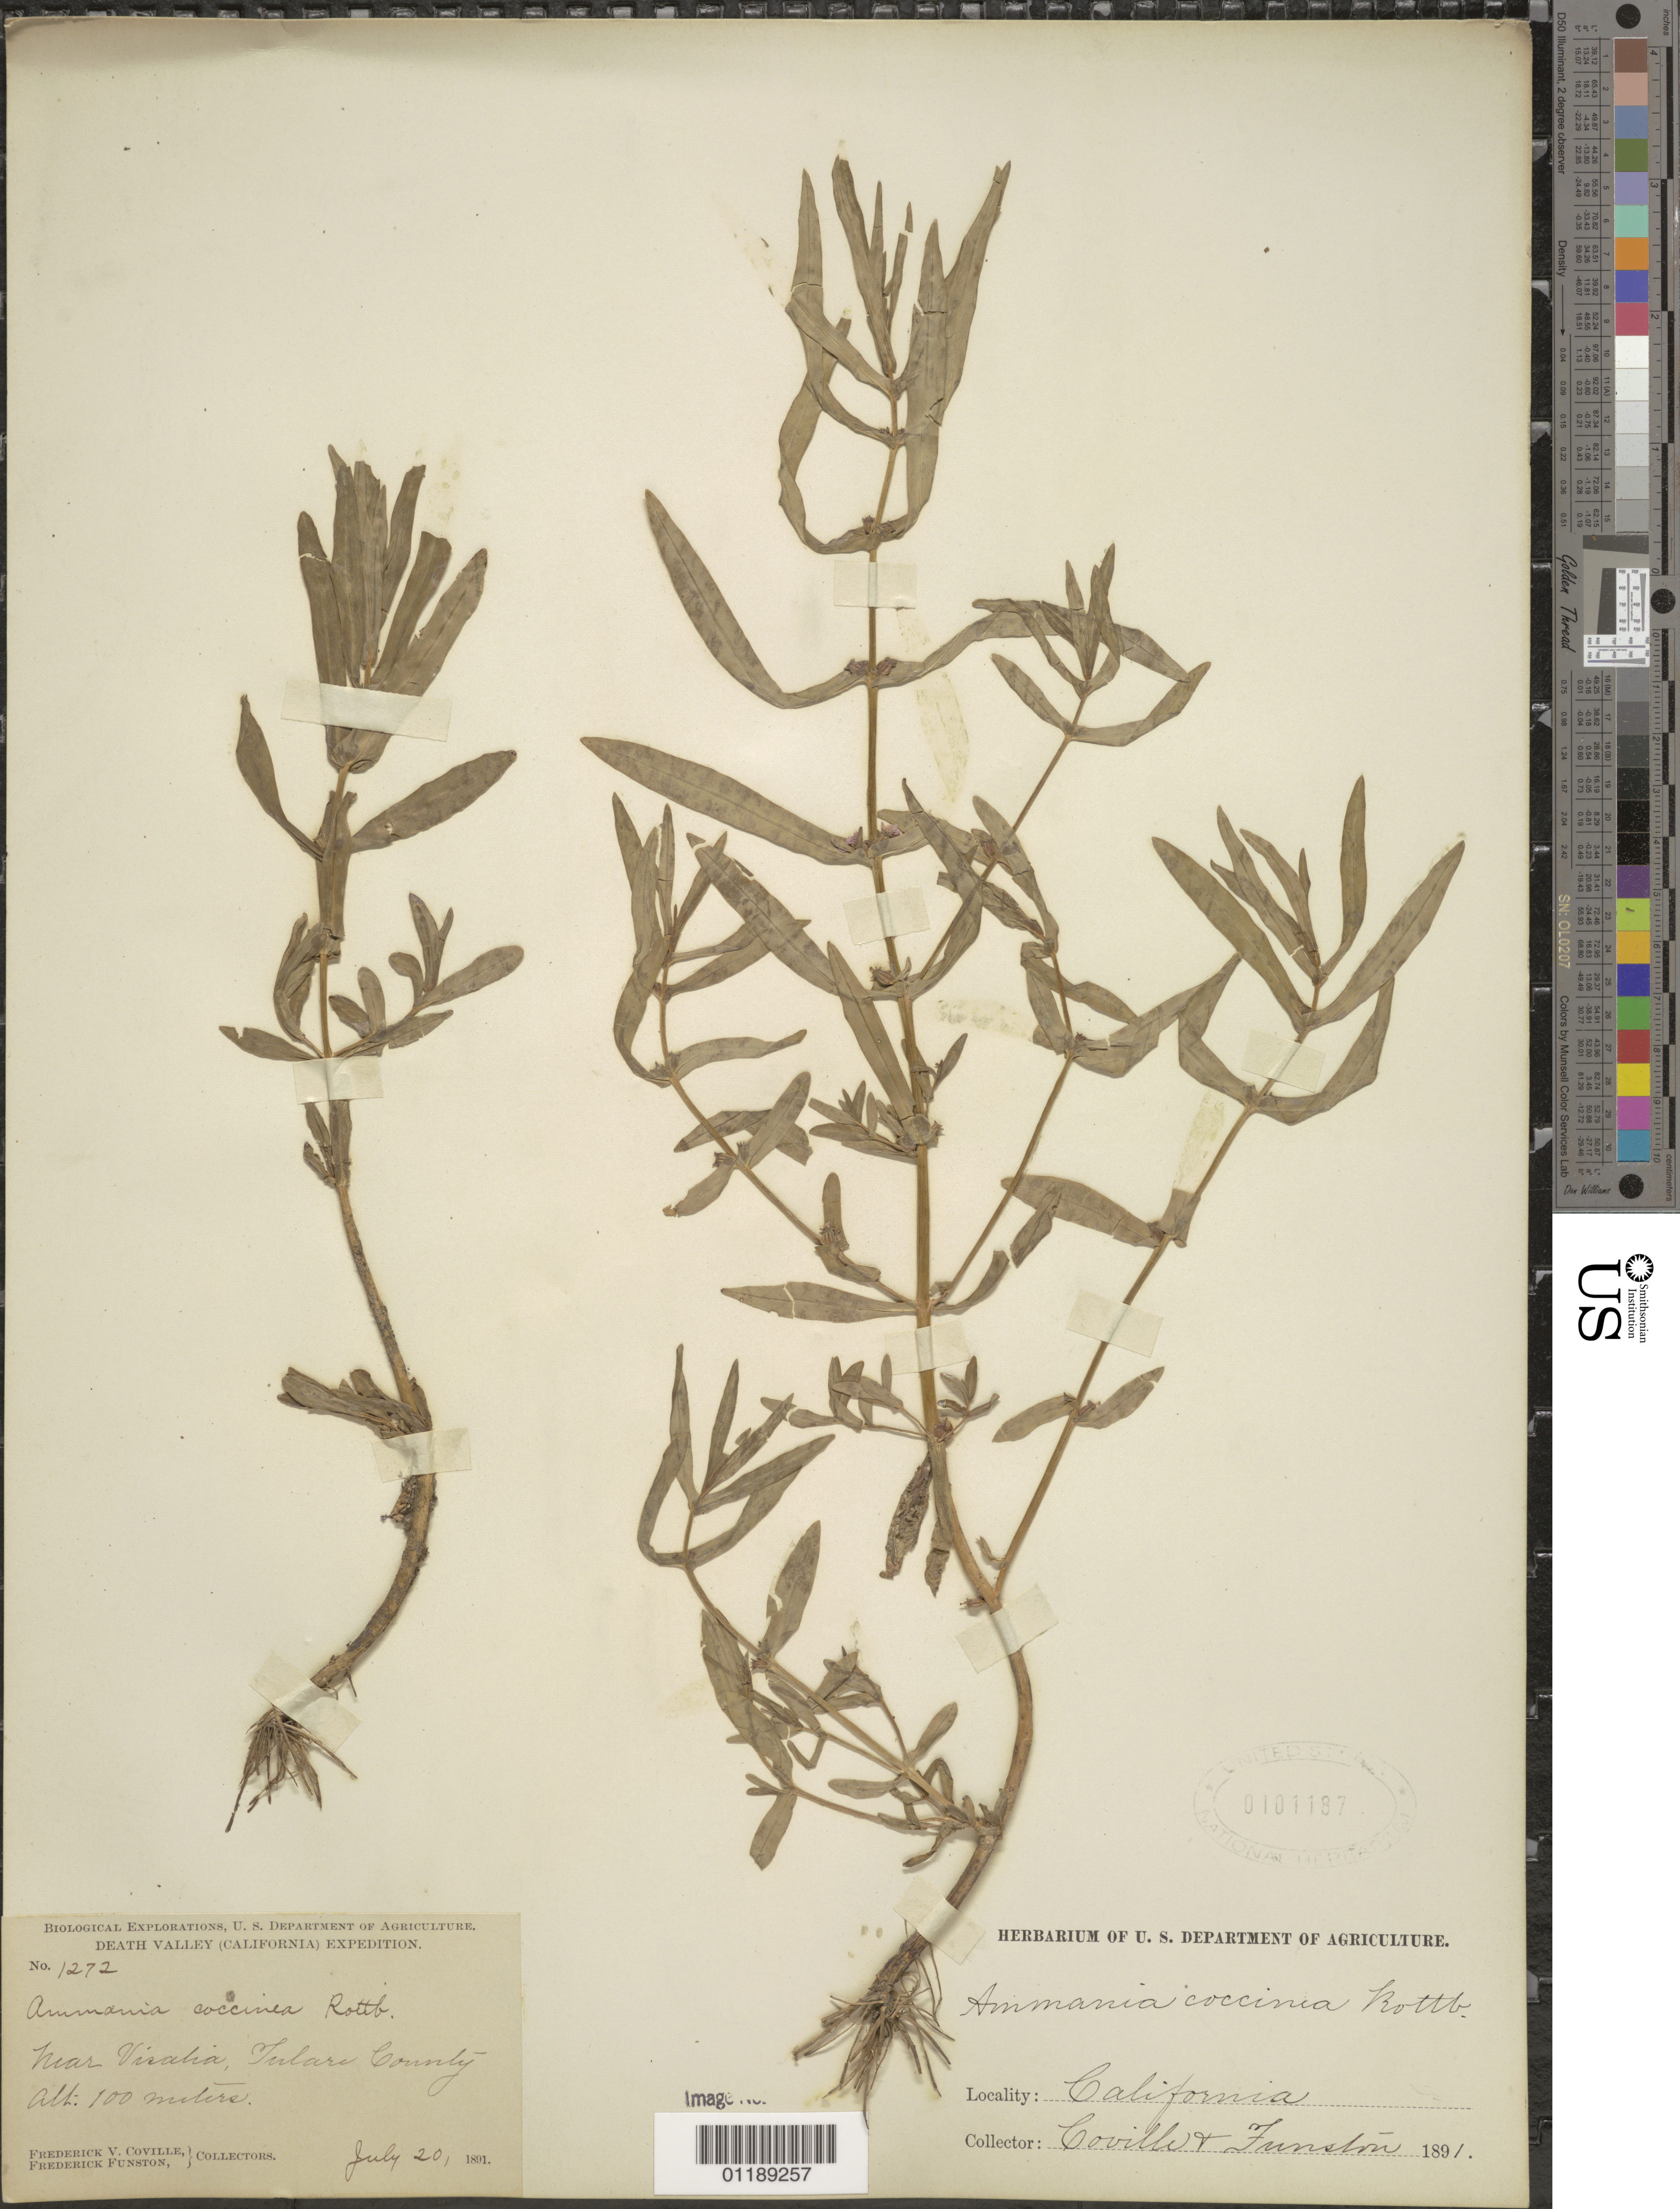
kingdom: Plantae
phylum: Tracheophyta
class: Magnoliopsida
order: Myrtales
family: Lythraceae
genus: Ammannia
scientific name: Ammannia coccinea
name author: Rottb.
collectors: F. V. Coville & F. Funston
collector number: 1272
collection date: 1891-07-20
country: United States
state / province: California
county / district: Tulare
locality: near Visalia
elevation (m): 100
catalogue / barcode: US 101187